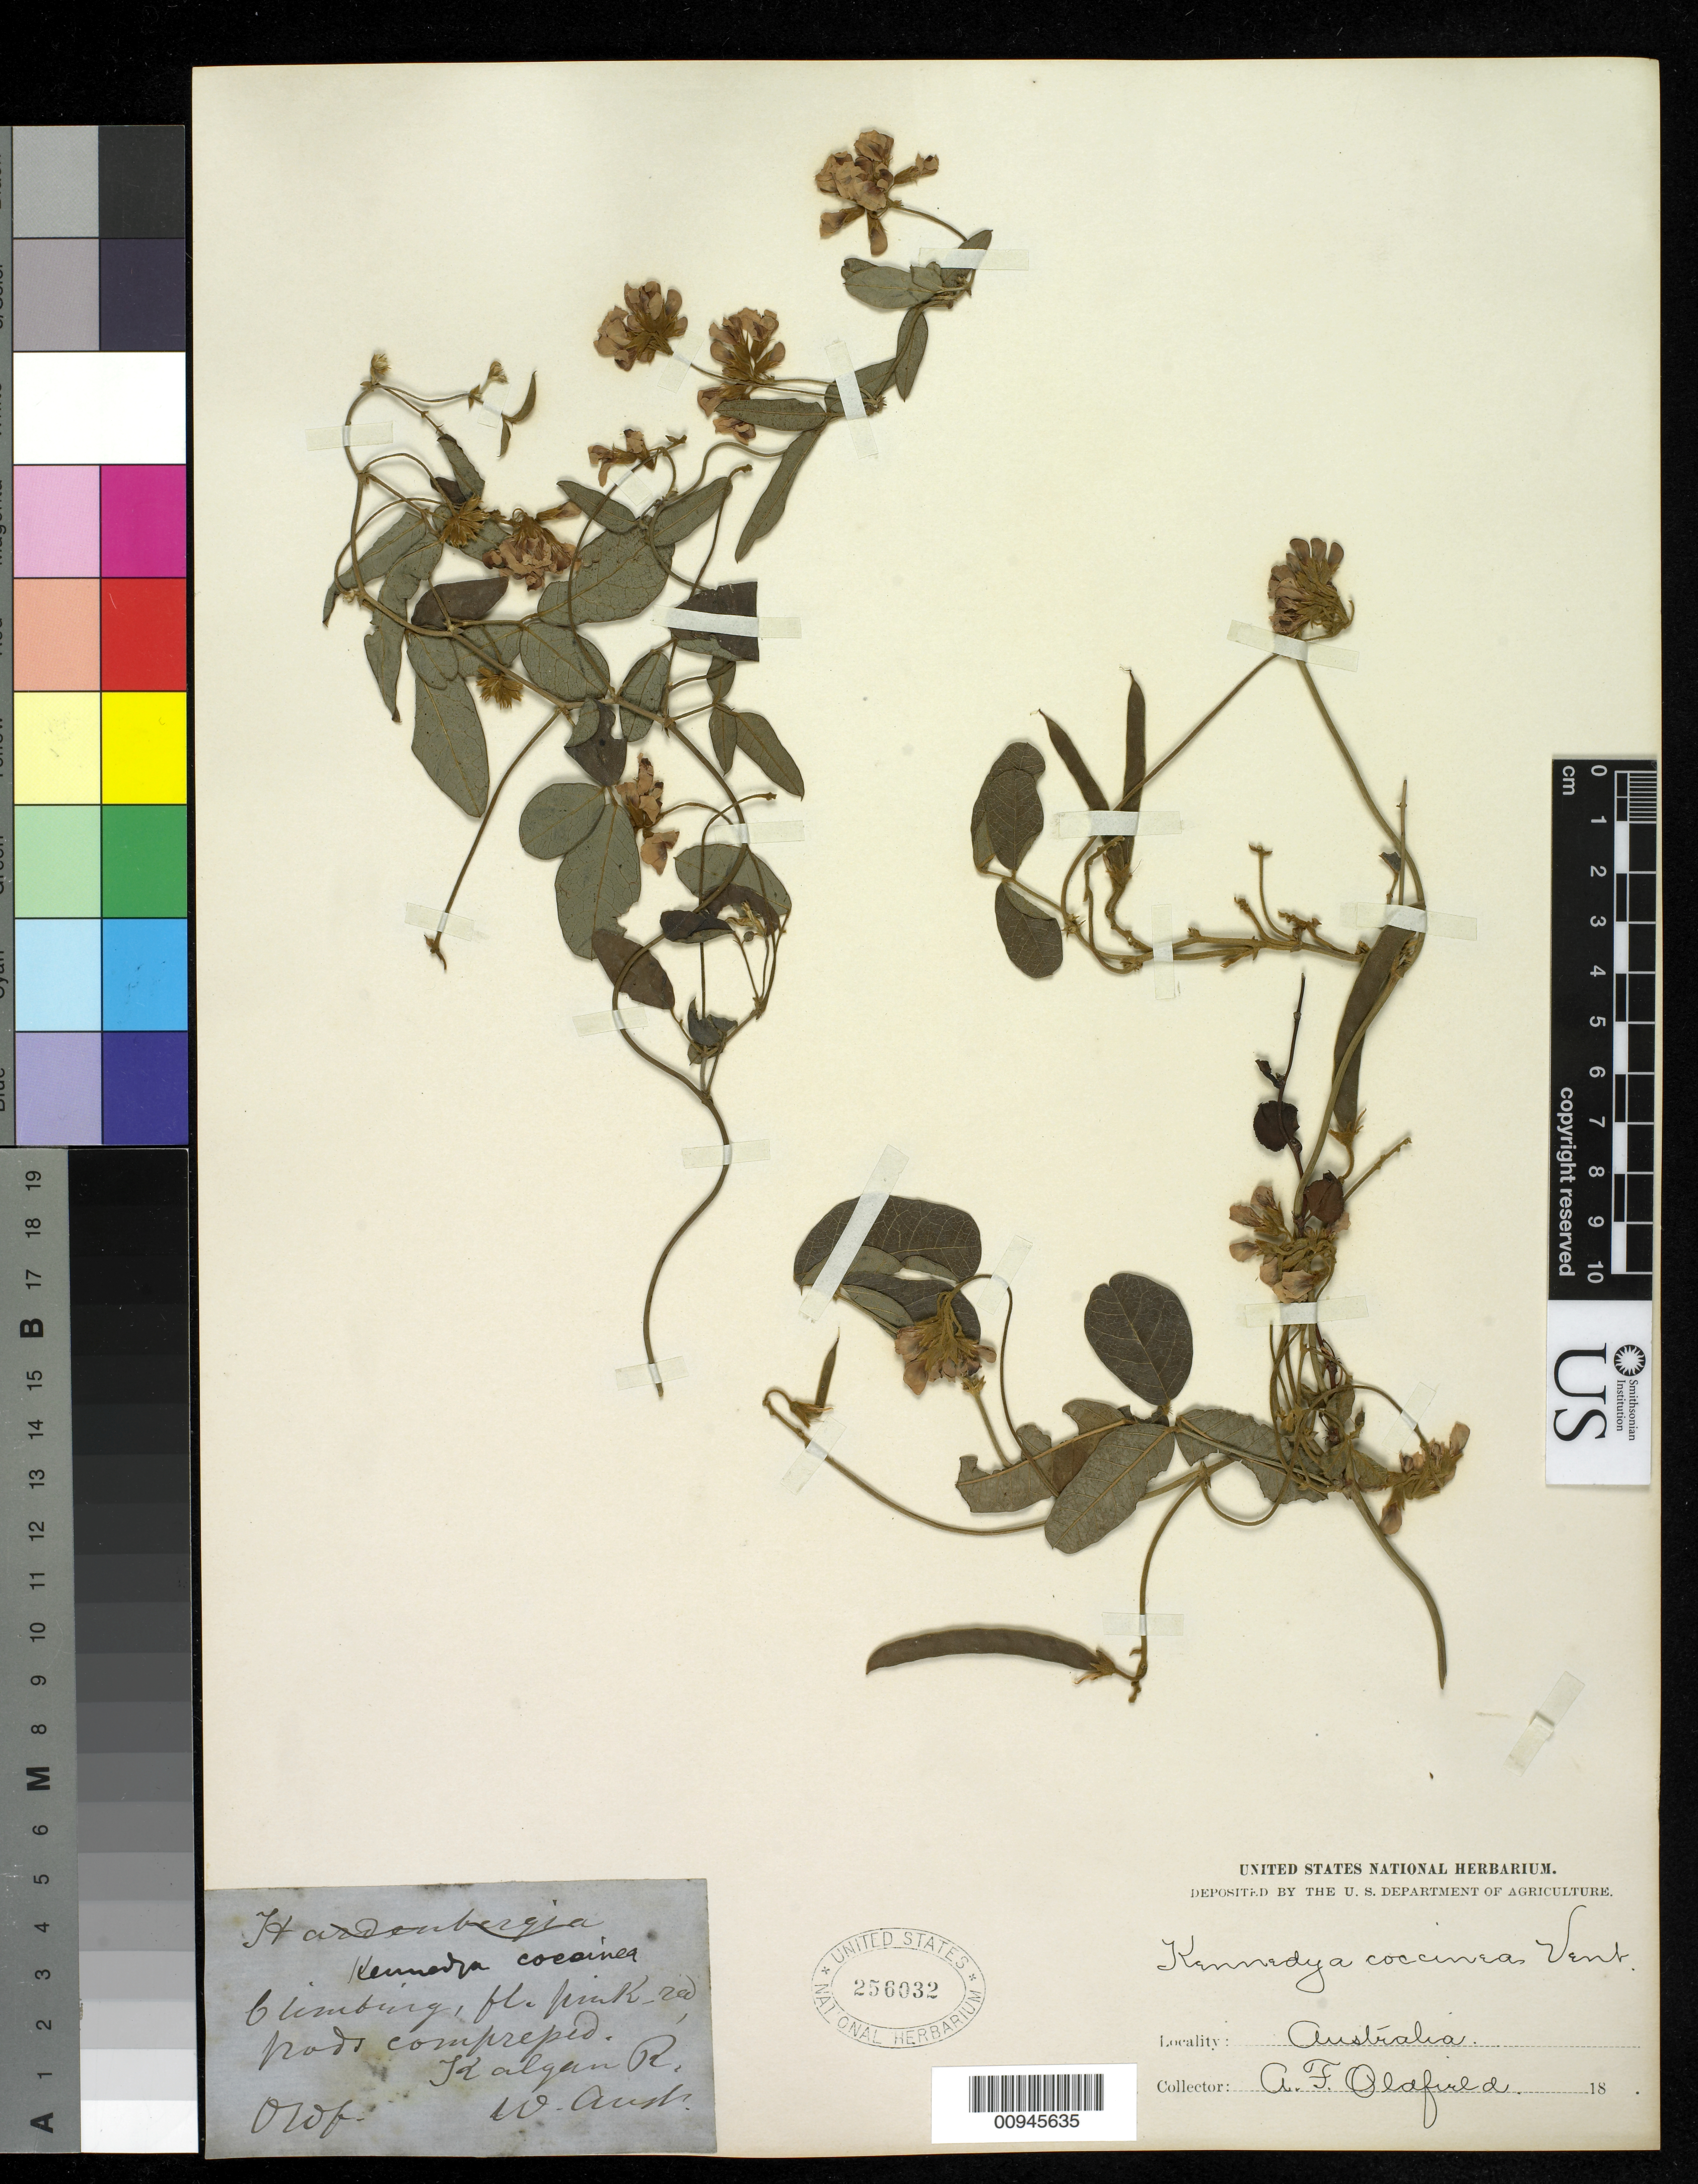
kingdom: Plantae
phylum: Tracheophyta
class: Magnoliopsida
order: Fabales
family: Fabaceae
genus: Kennedia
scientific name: Kennedia coccinea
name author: (Curtis) Vent.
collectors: A. Oldfield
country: Australia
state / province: Western Australia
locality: Kalgun River.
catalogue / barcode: US 256032